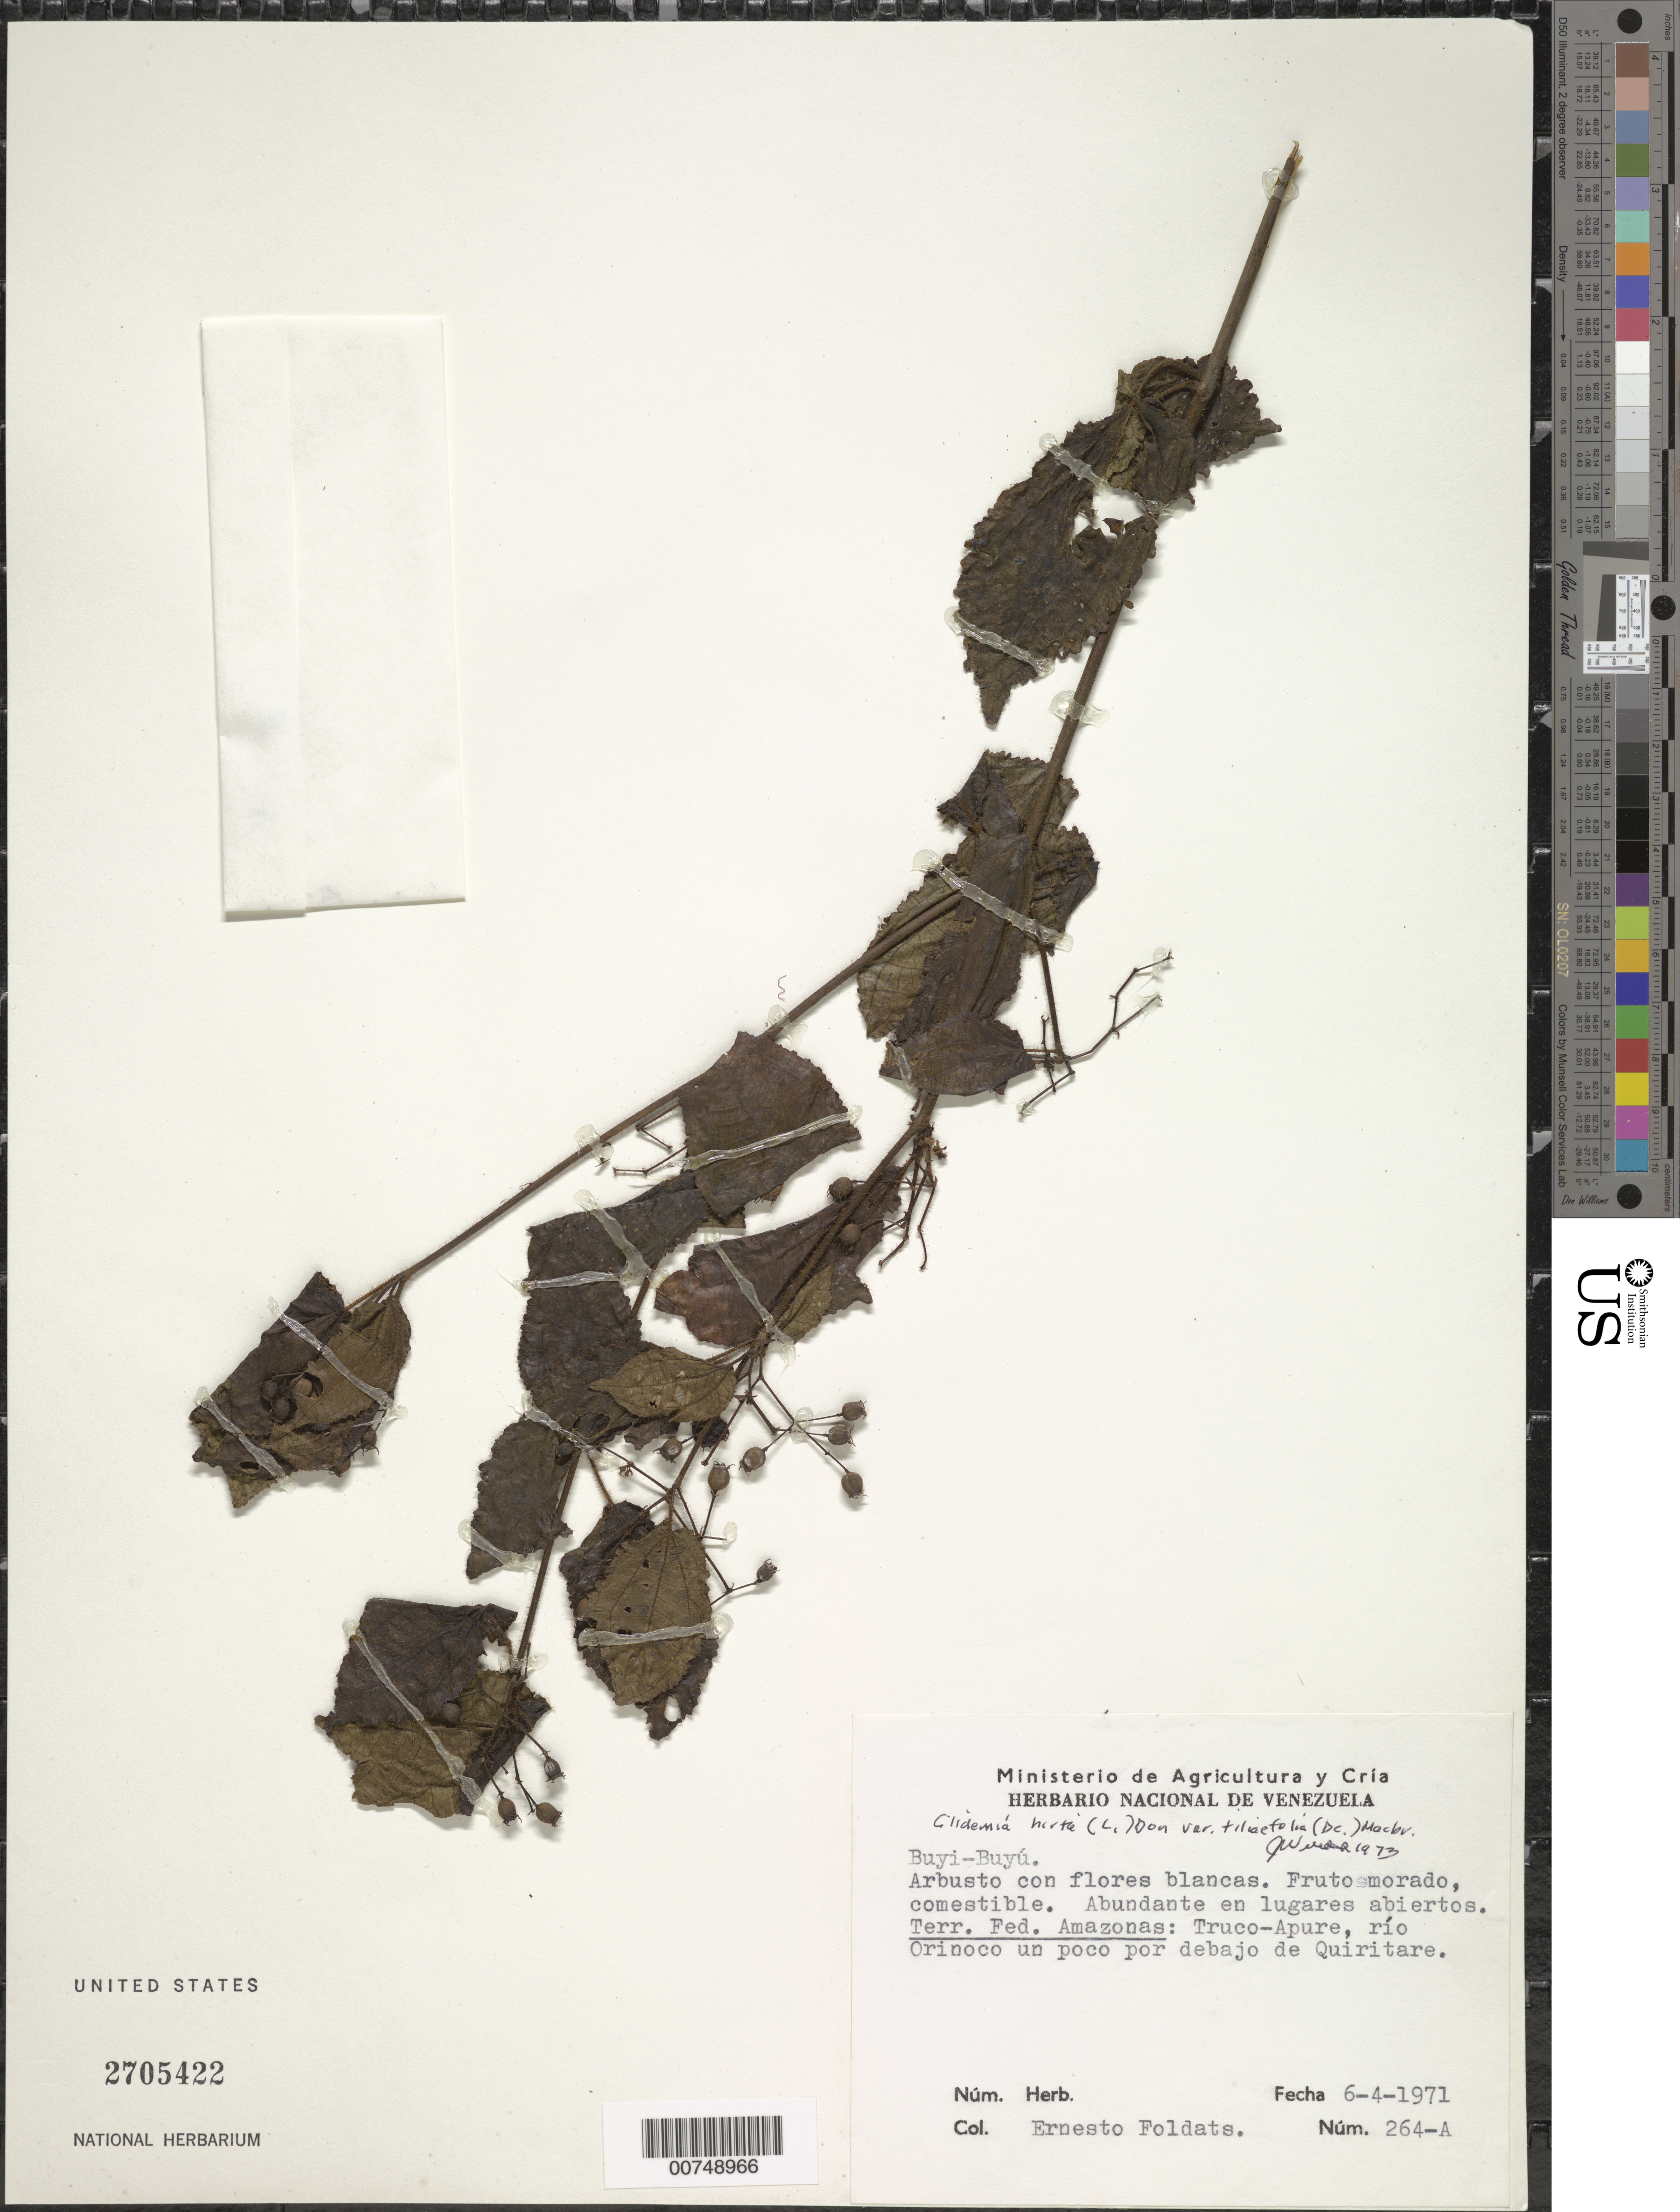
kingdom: Plantae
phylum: Tracheophyta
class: Magnoliopsida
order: Myrtales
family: Melastomataceae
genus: Clidemia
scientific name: Clidemia hirta var. tiliifolia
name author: (DC.) J.F. Macbr.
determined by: Wurdack, John J., (US), US (UNITED STATES)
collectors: E. Foldats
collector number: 264 A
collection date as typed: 6-Apr-71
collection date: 1971-04-06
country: Venezuela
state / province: Amazonas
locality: Troco-Apure, Río Orinoco, un poco por debajo de Quiritare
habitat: Open places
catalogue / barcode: US 2705422